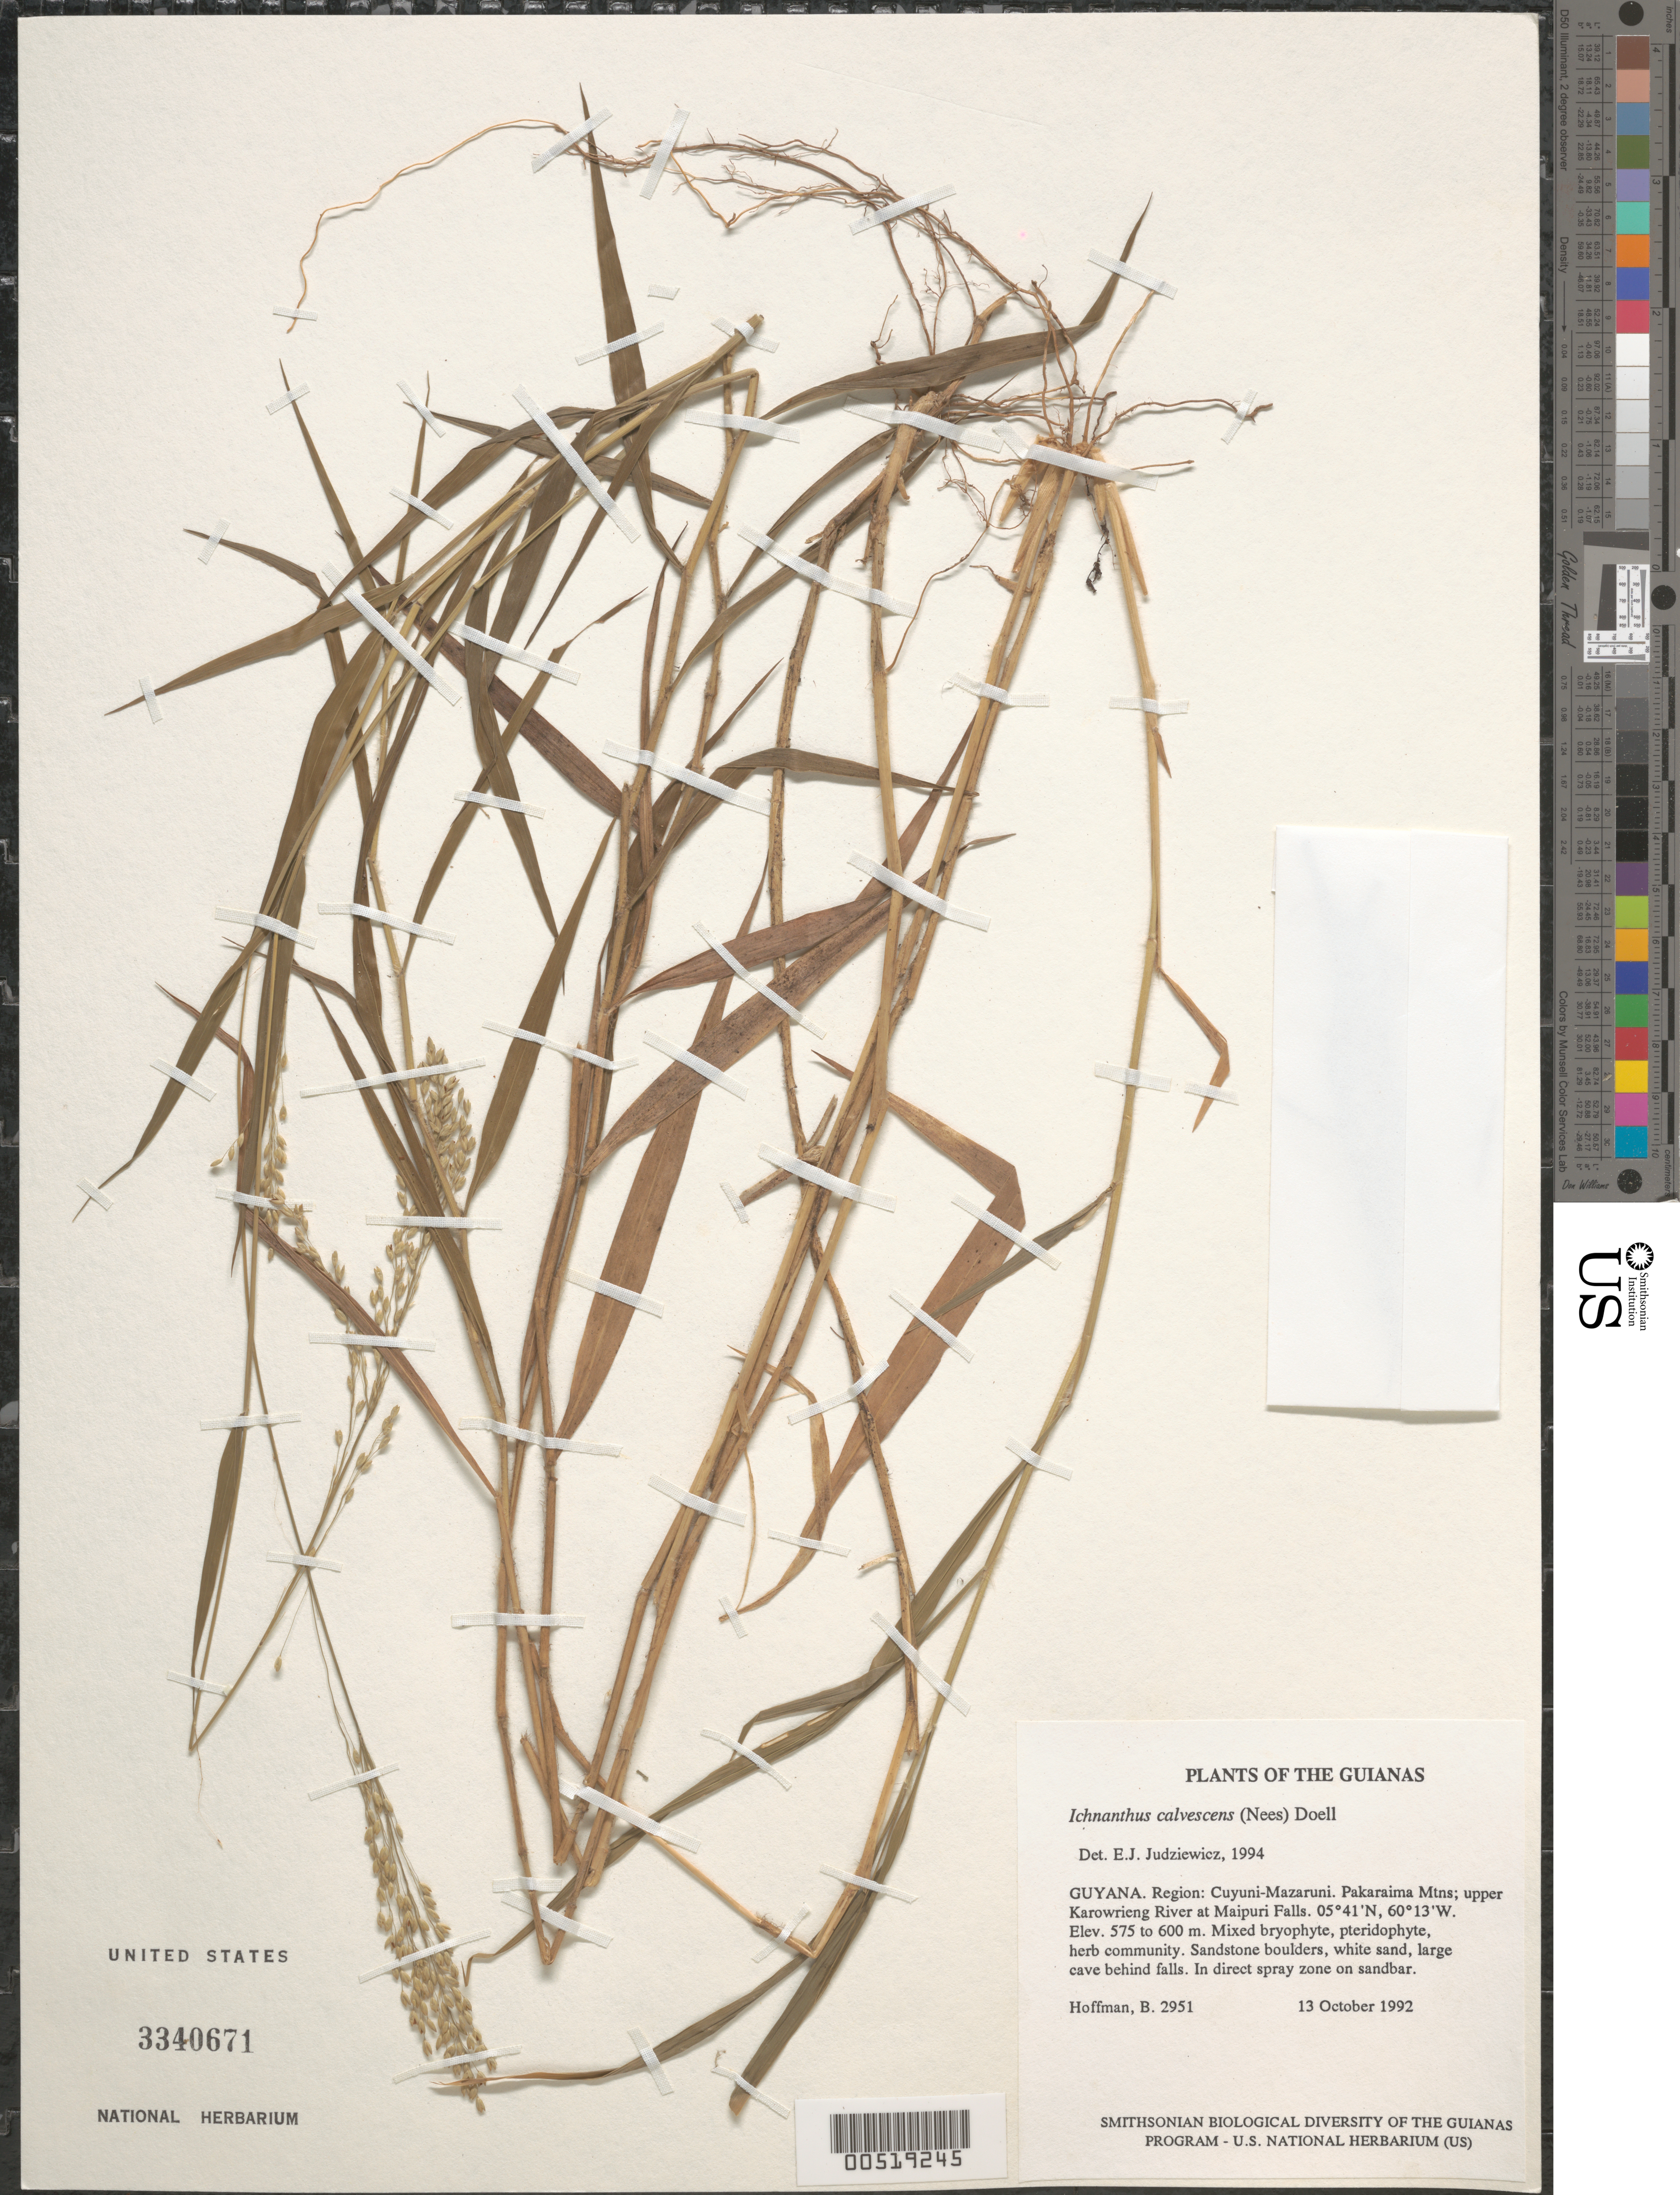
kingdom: Plantae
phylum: Tracheophyta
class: Liliopsida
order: Poales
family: Poaceae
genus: Ichnanthus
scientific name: Ichnanthus calvescens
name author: (Nees ex Trin.) Döll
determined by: Judziewicz, E. J.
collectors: B. Hoffman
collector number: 2951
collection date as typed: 13 October 1992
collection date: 1992-10-13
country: Guyana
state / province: Cuyuni-Mazaruni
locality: Pakaraima Mountains; Karowrieng River, Maipuri Falls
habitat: Mixed bryophyte, pteridophyte, herb community. Sandstone boulders, white sand, large cave behind falls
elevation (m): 575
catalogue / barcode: US 3340671